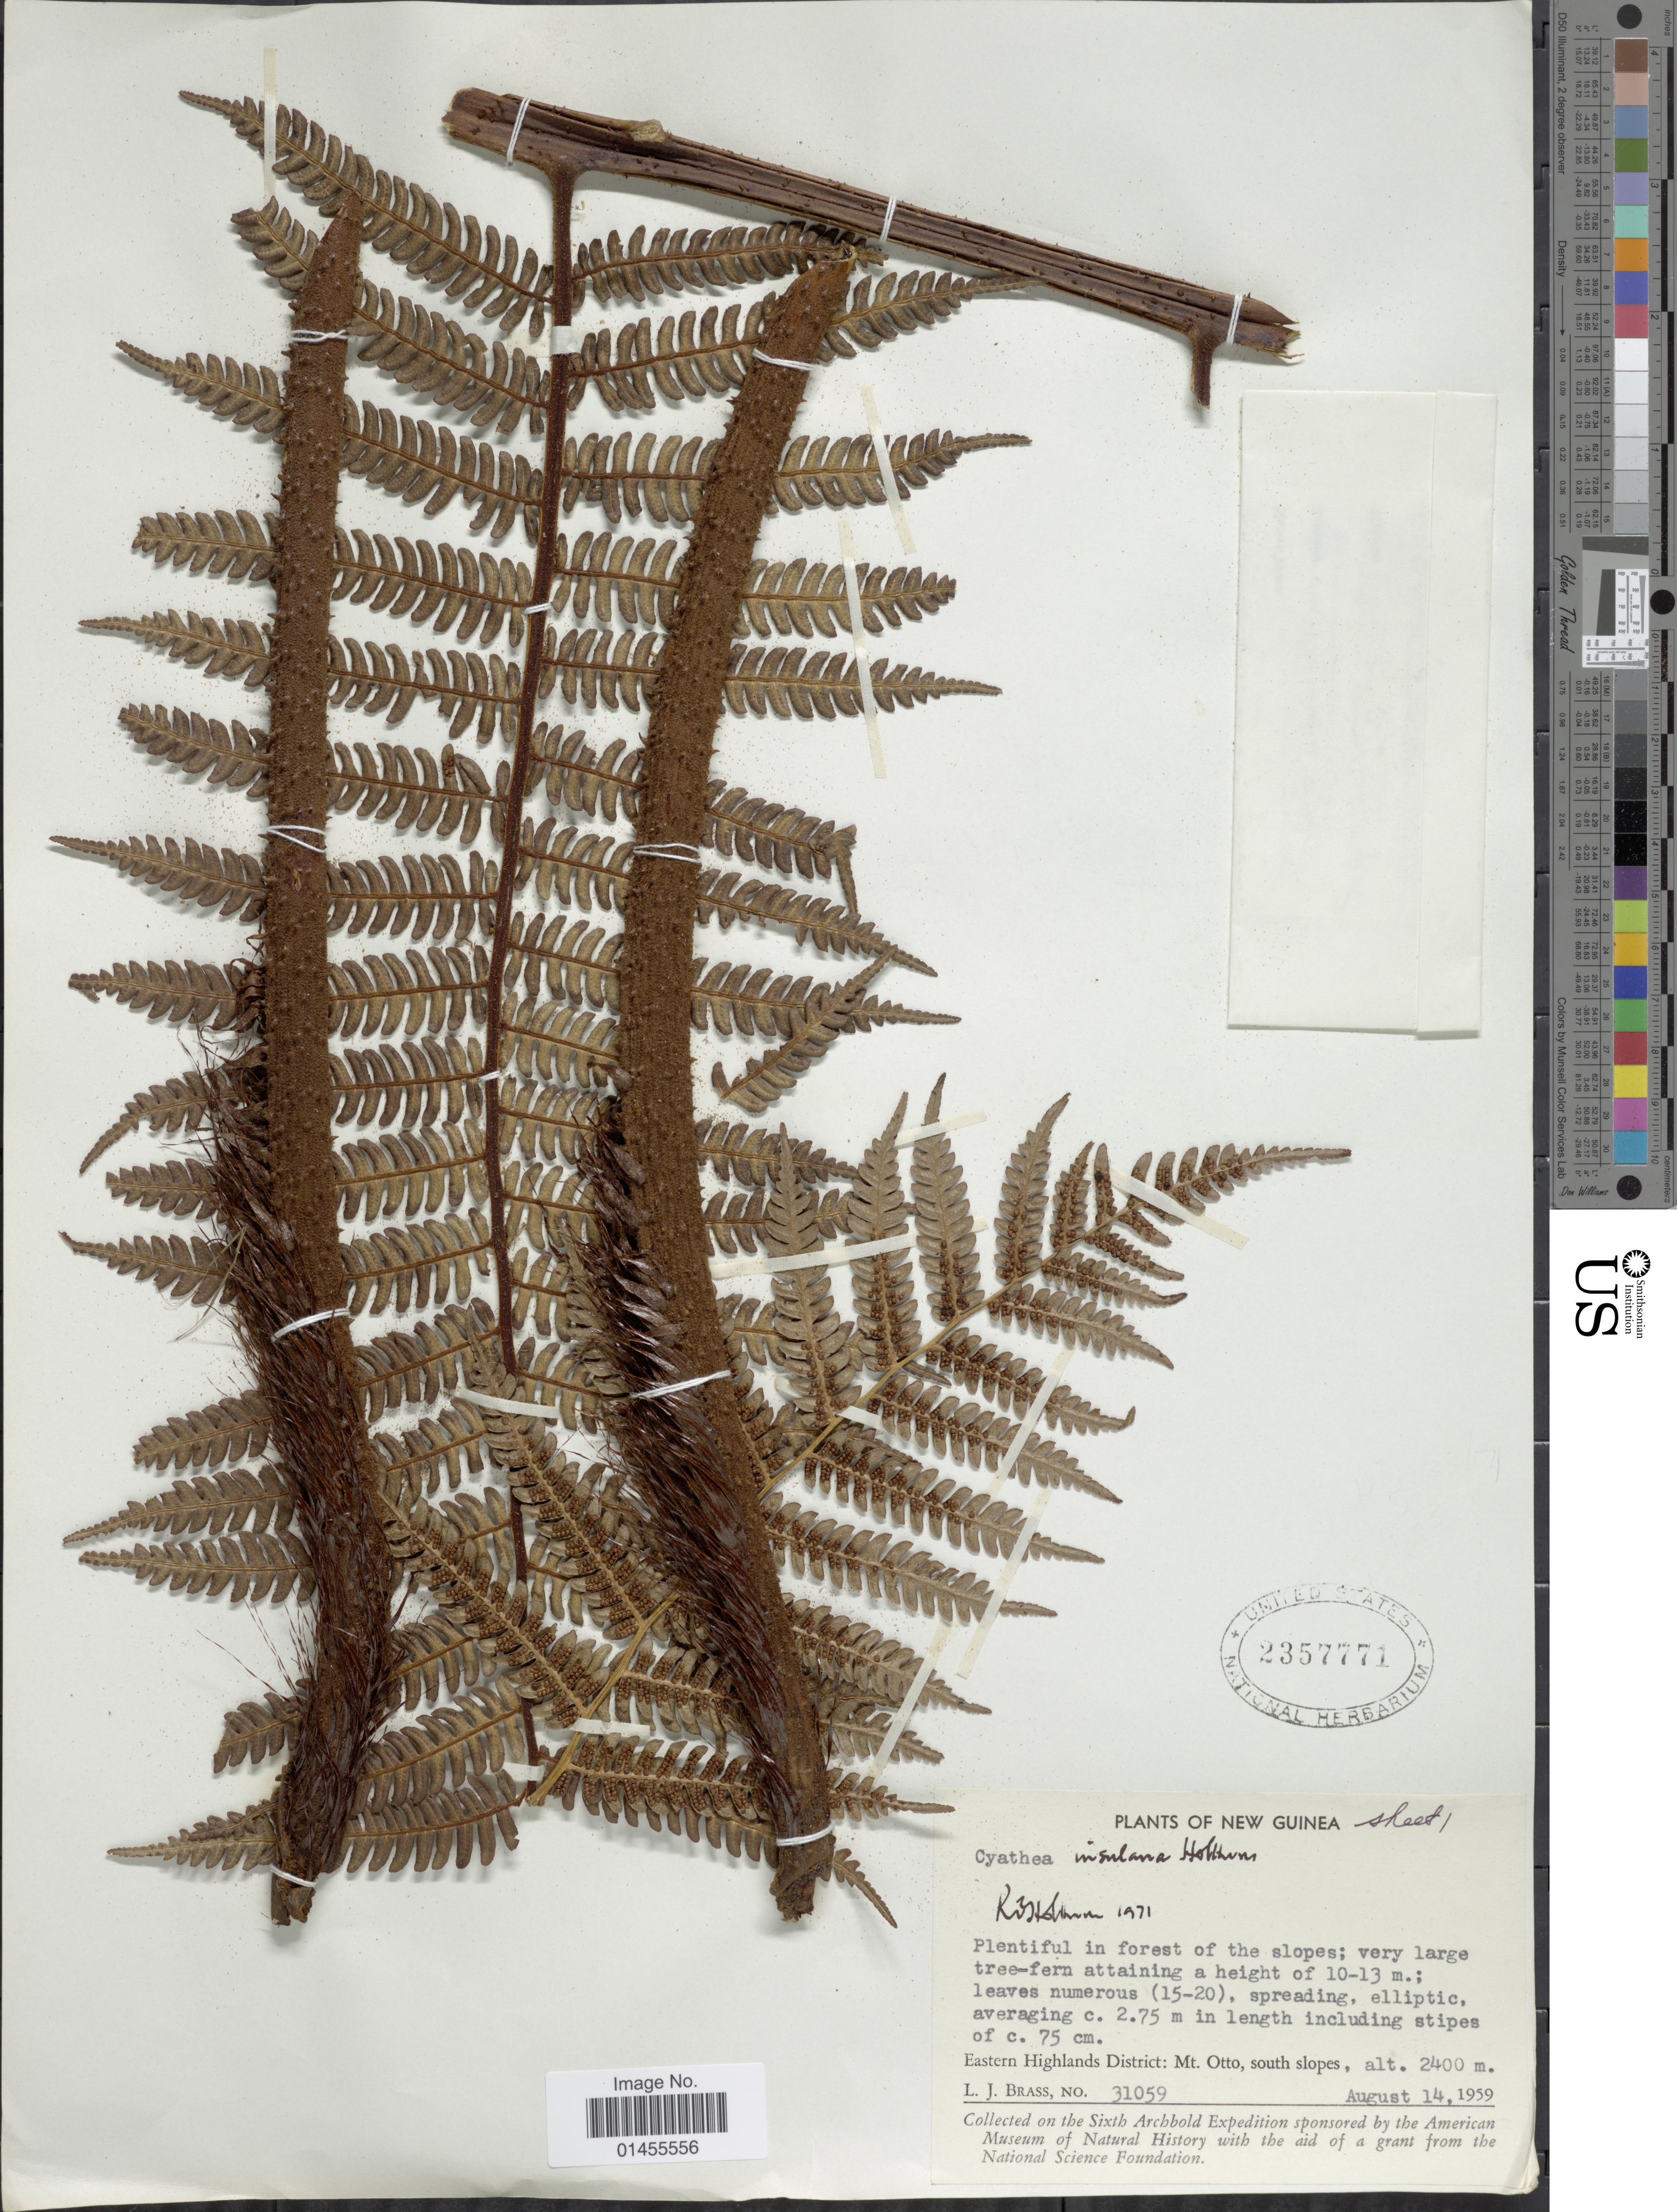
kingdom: Plantae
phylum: Tracheophyta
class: Polypodiopsida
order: Cyatheales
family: Cyatheaceae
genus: Alsophila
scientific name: Alsophila insulana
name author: (Holttum) R.M. Tryon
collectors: L. J. Brass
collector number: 31059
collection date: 1959-08-14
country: Papua New Guinea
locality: New Guinea. Eastern HIghlands District: Mt. Otto, South slopes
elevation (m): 2400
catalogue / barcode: US 2357771